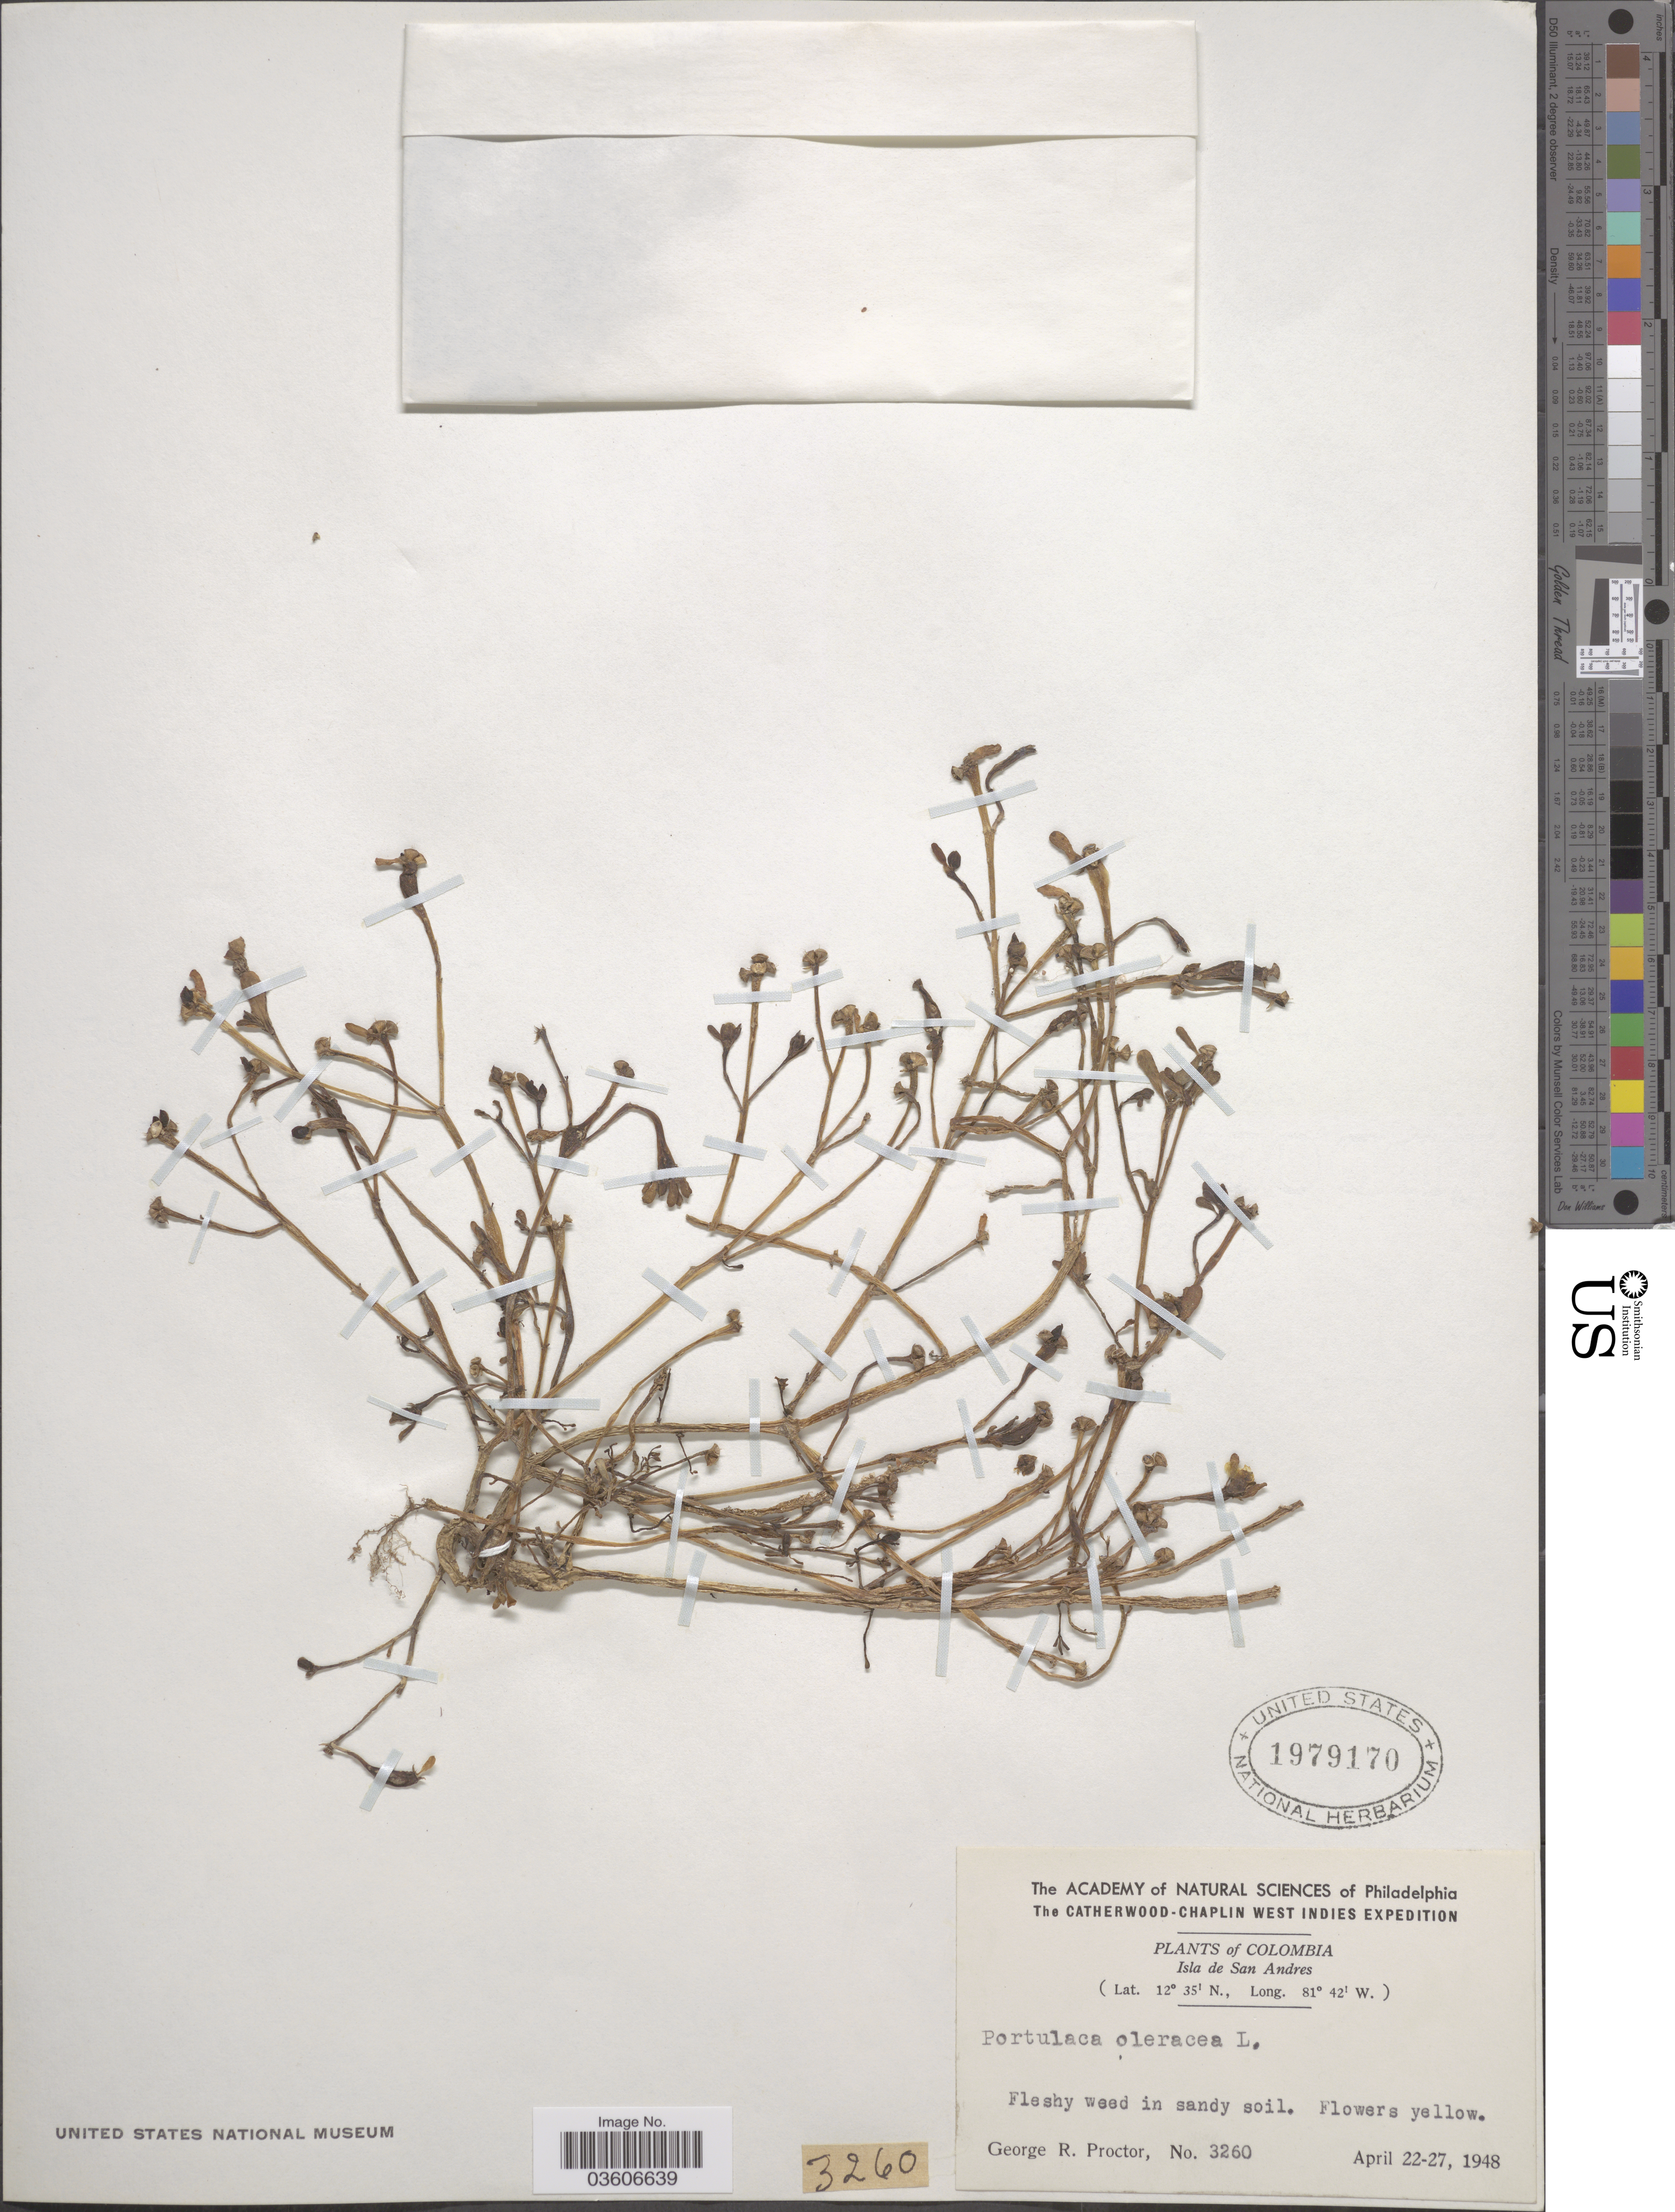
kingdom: Plantae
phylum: Tracheophyta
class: Magnoliopsida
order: Caryophyllales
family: Portulacaceae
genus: Portulaca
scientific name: Portulaca oleracea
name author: L.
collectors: G. Proctor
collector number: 3260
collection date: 1948-04-22/1948-04-27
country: Colombia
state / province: San Andres y Providencia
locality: Isla de San Andres.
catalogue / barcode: US 1979170